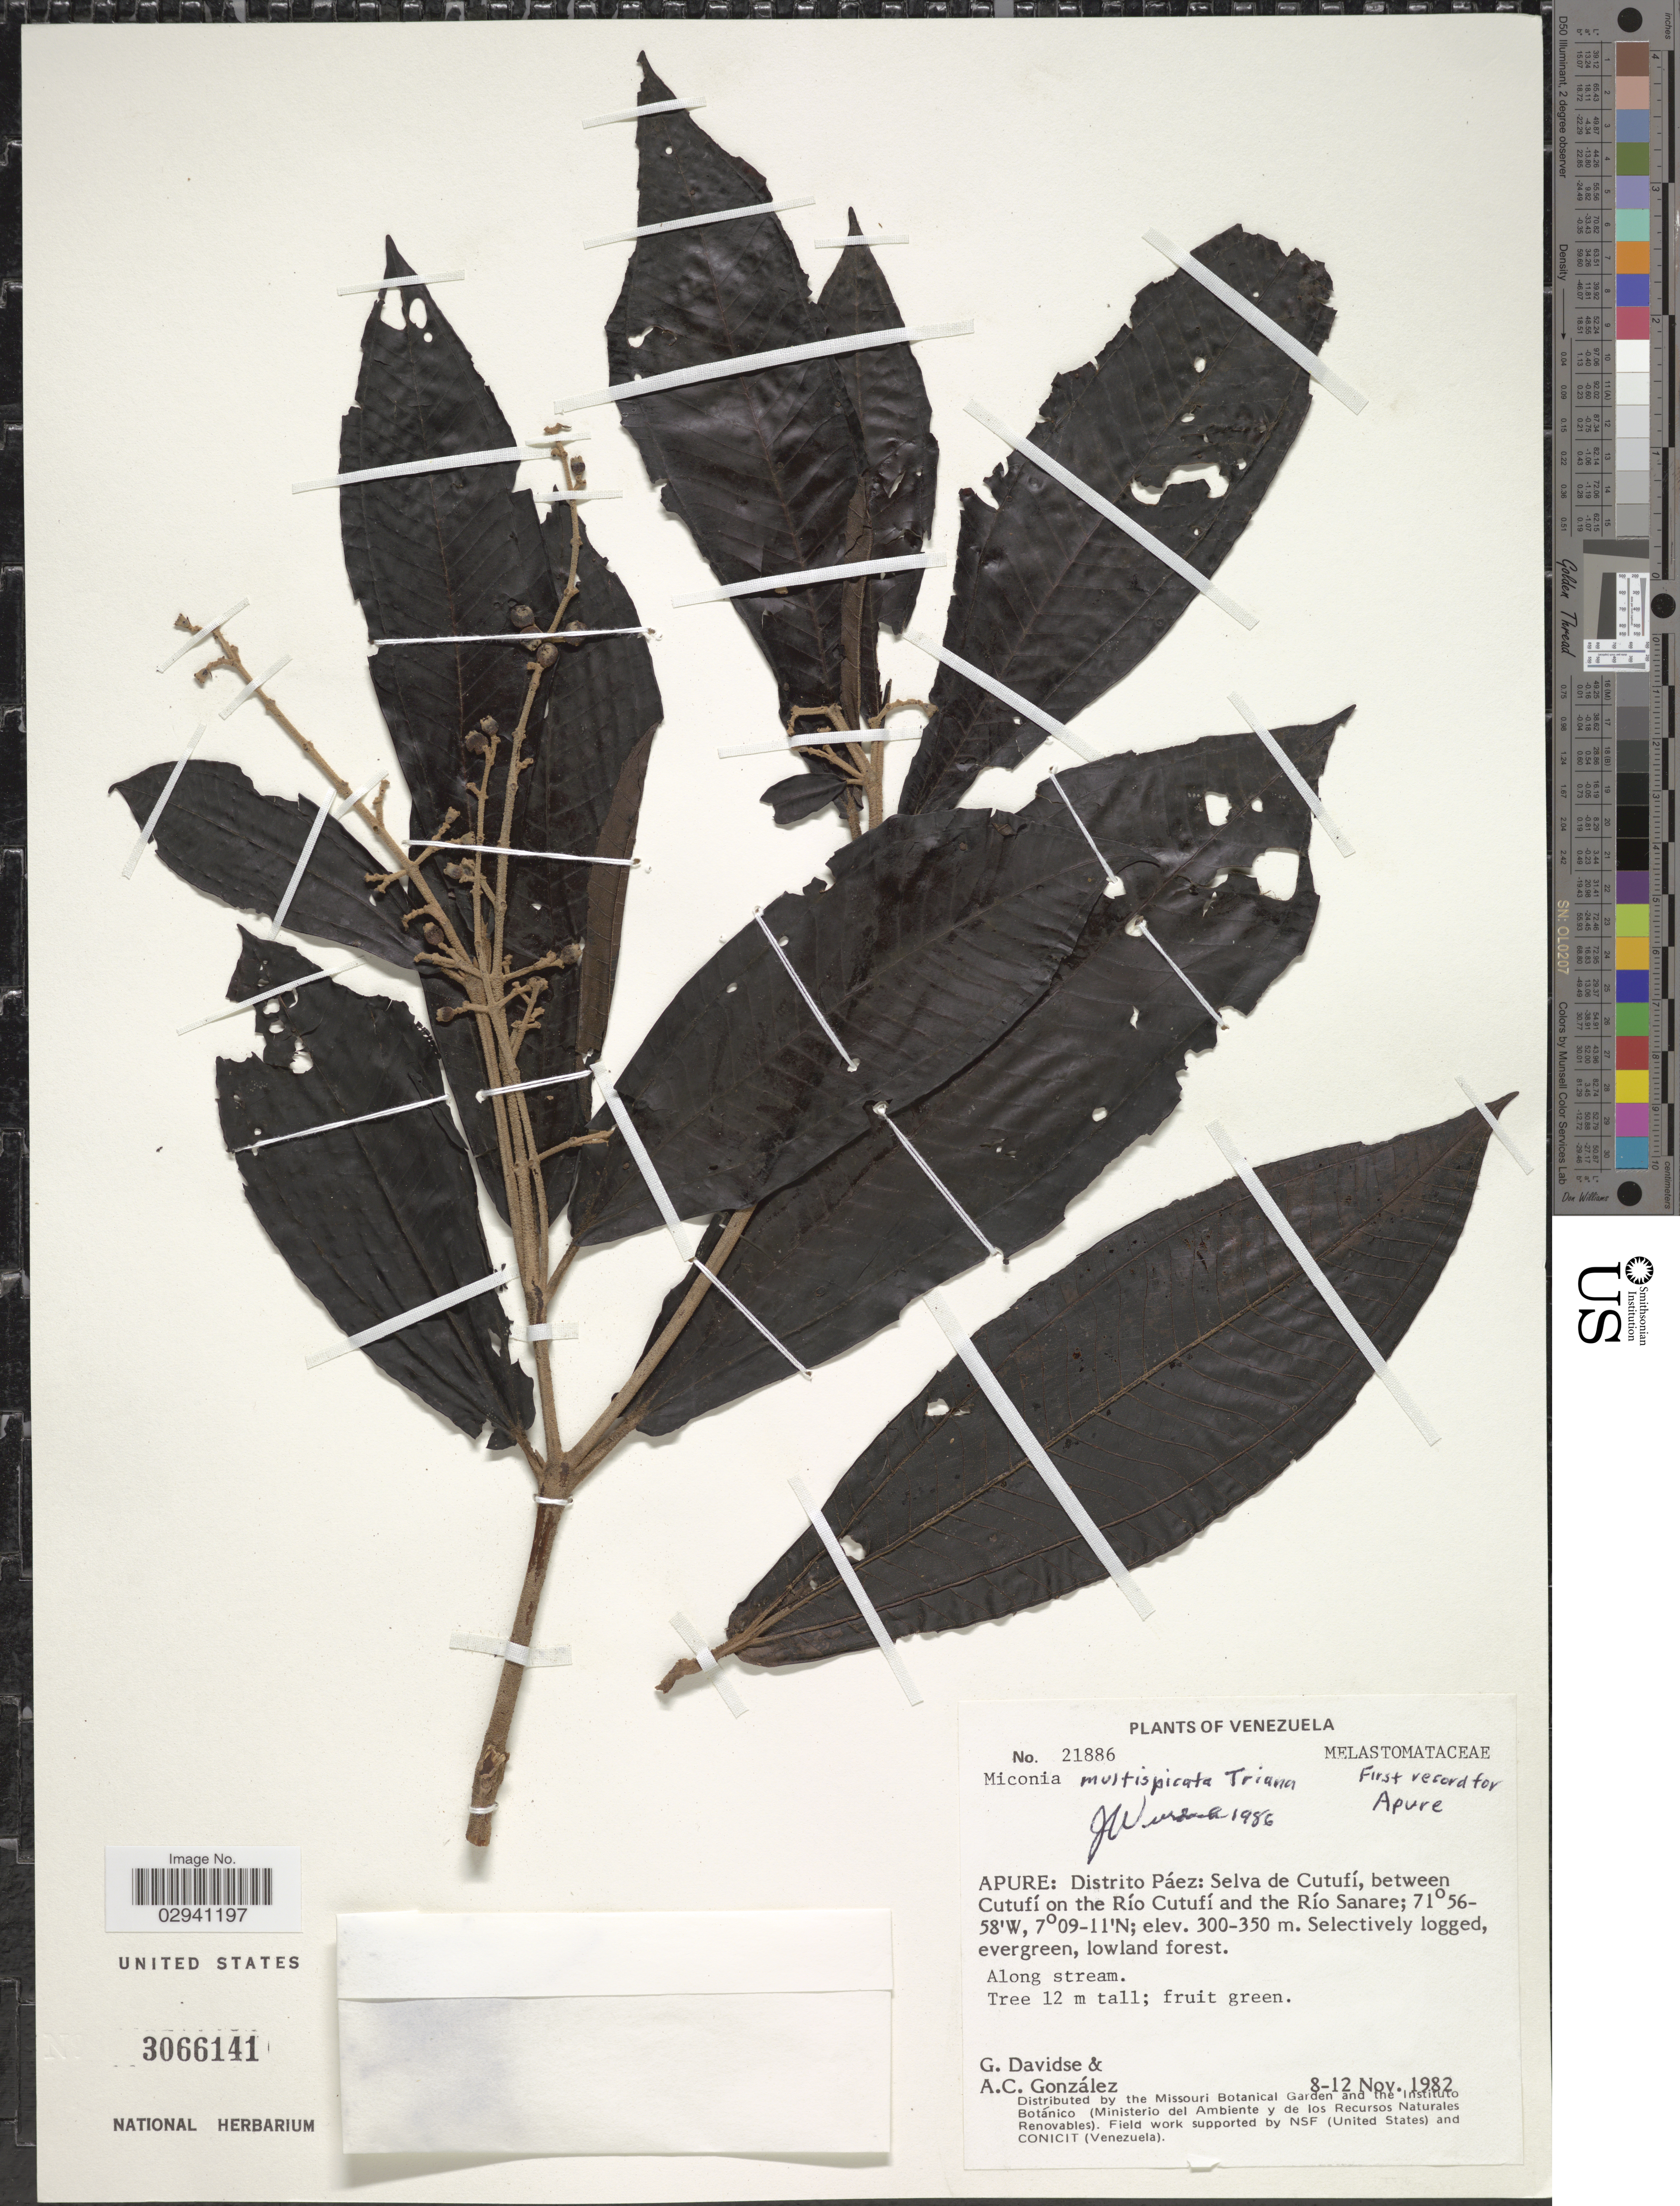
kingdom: Plantae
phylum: Tracheophyta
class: Magnoliopsida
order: Myrtales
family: Melastomataceae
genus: Miconia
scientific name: Miconia multispicata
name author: Naudin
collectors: G. Davidse & A. C. González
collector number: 21886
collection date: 1982-11-08/1982-11-12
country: Venezuela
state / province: Apure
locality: Apure: Distrito Páez: Selva de Cutufí, between Cutufí on the Río Cutufí and the Río Sanare.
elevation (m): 300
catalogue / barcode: US 3066141